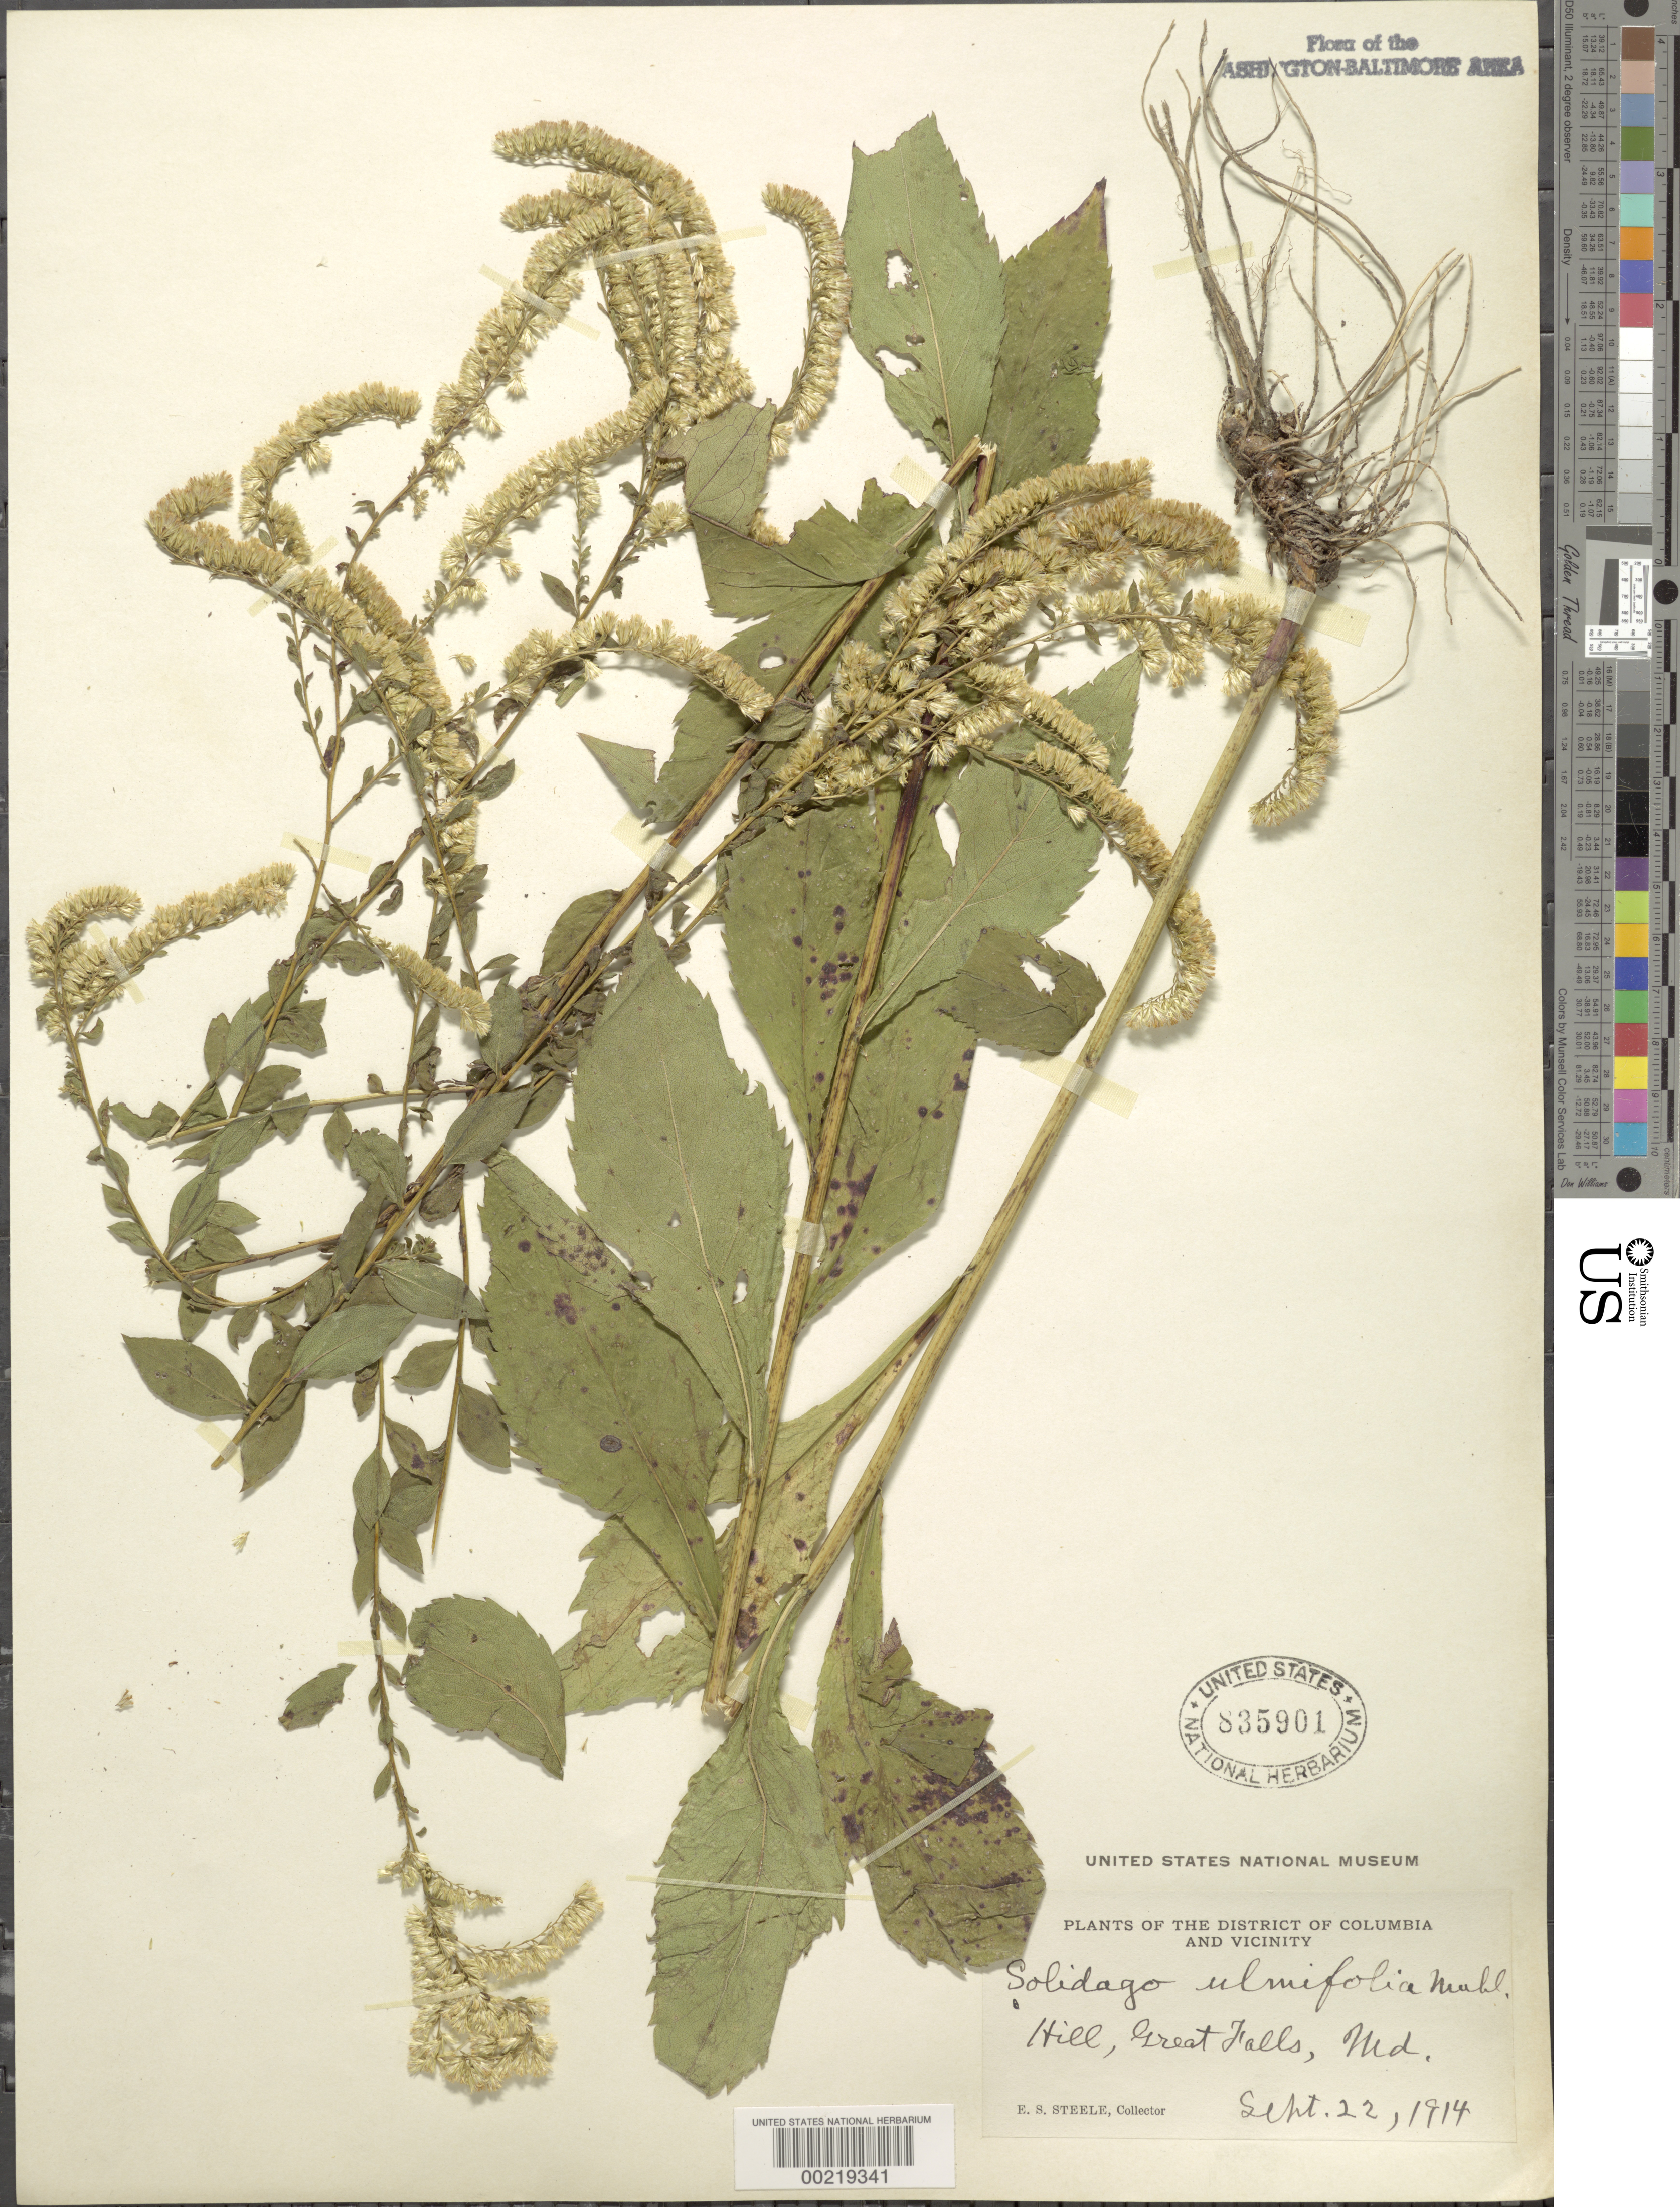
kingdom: Plantae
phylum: Tracheophyta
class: Magnoliopsida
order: Asterales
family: Asteraceae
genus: Solidago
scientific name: Solidago ulmifolia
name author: Muhl. ex Willd.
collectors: E. Steele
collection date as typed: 22 Sep 1914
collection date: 1914-09-22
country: United States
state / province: Maryland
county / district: Montgomery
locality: Great Falls C. & O. Canal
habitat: Hill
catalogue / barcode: US 835901